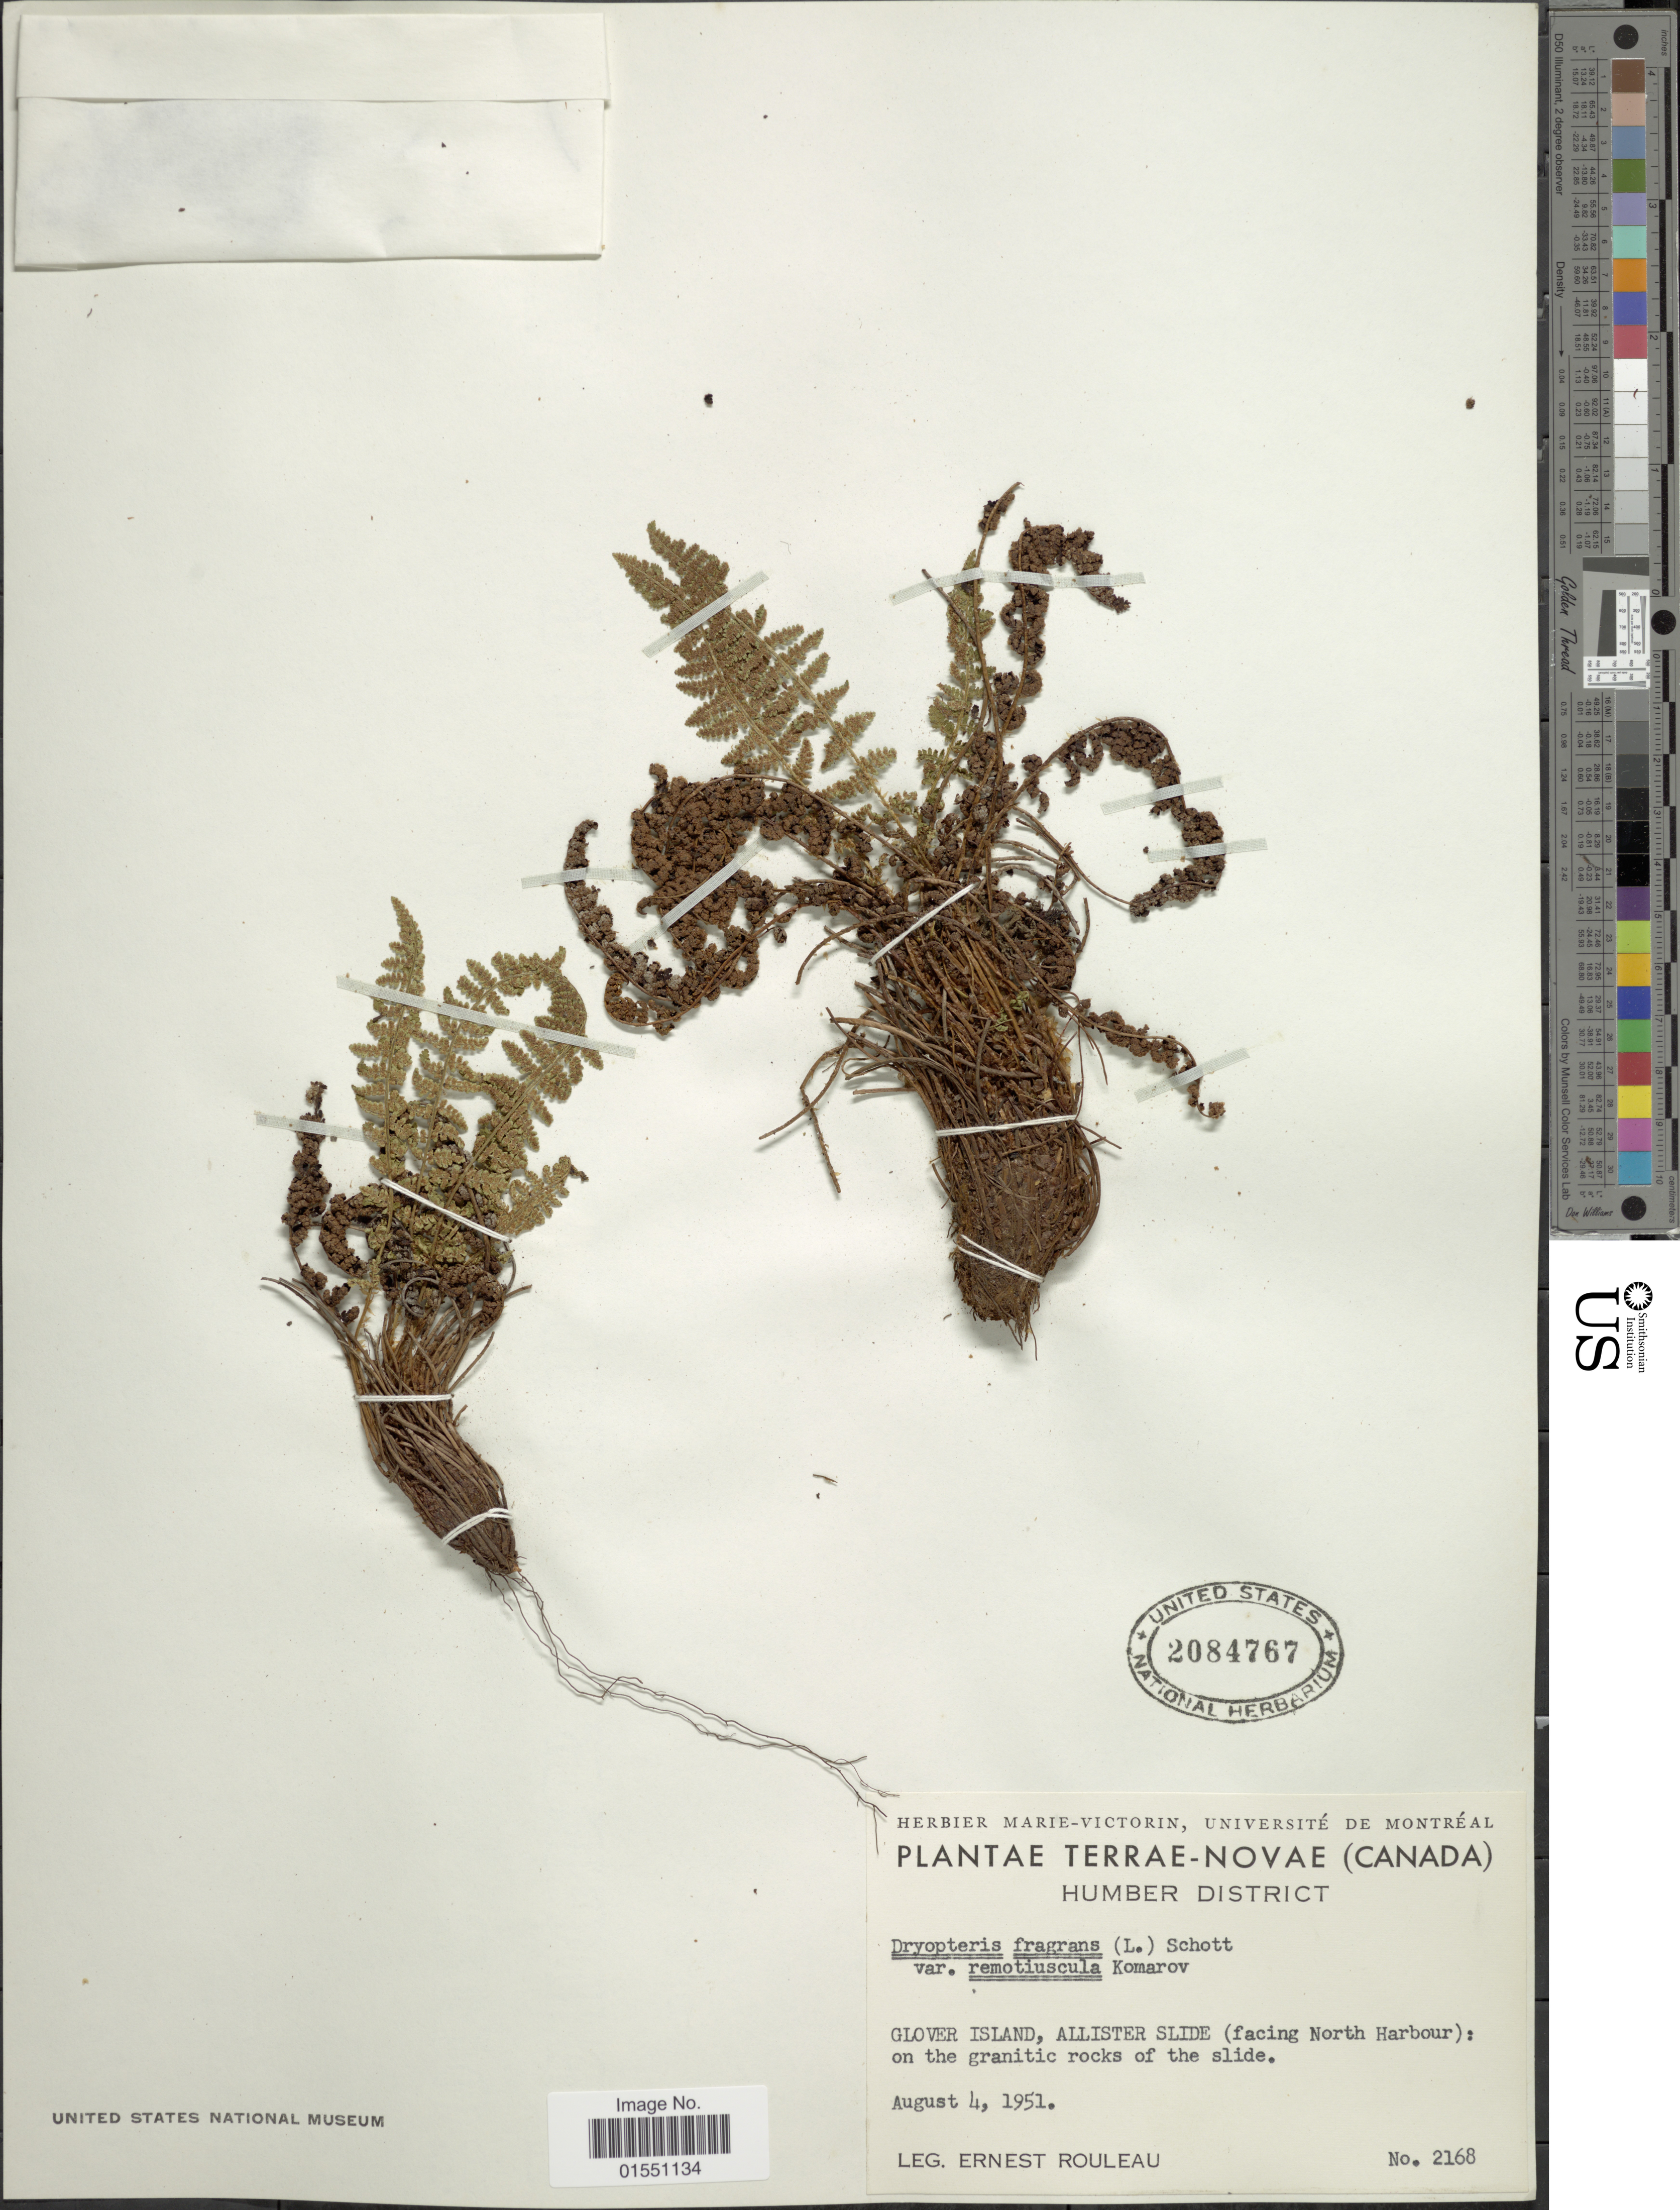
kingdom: Plantae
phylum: Tracheophyta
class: Polypodiopsida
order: Polypodiales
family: Dryopteridaceae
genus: Dryopteris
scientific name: Dryopteris fragrans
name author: (L.) Schott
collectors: E. Rouleau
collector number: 2168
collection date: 1951-08-04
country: Canada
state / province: Newfoundland and Labrador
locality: Terrae-Novae (Canada). Glover Island, Allister Slide (facing North Harbour)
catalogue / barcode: US 2084767